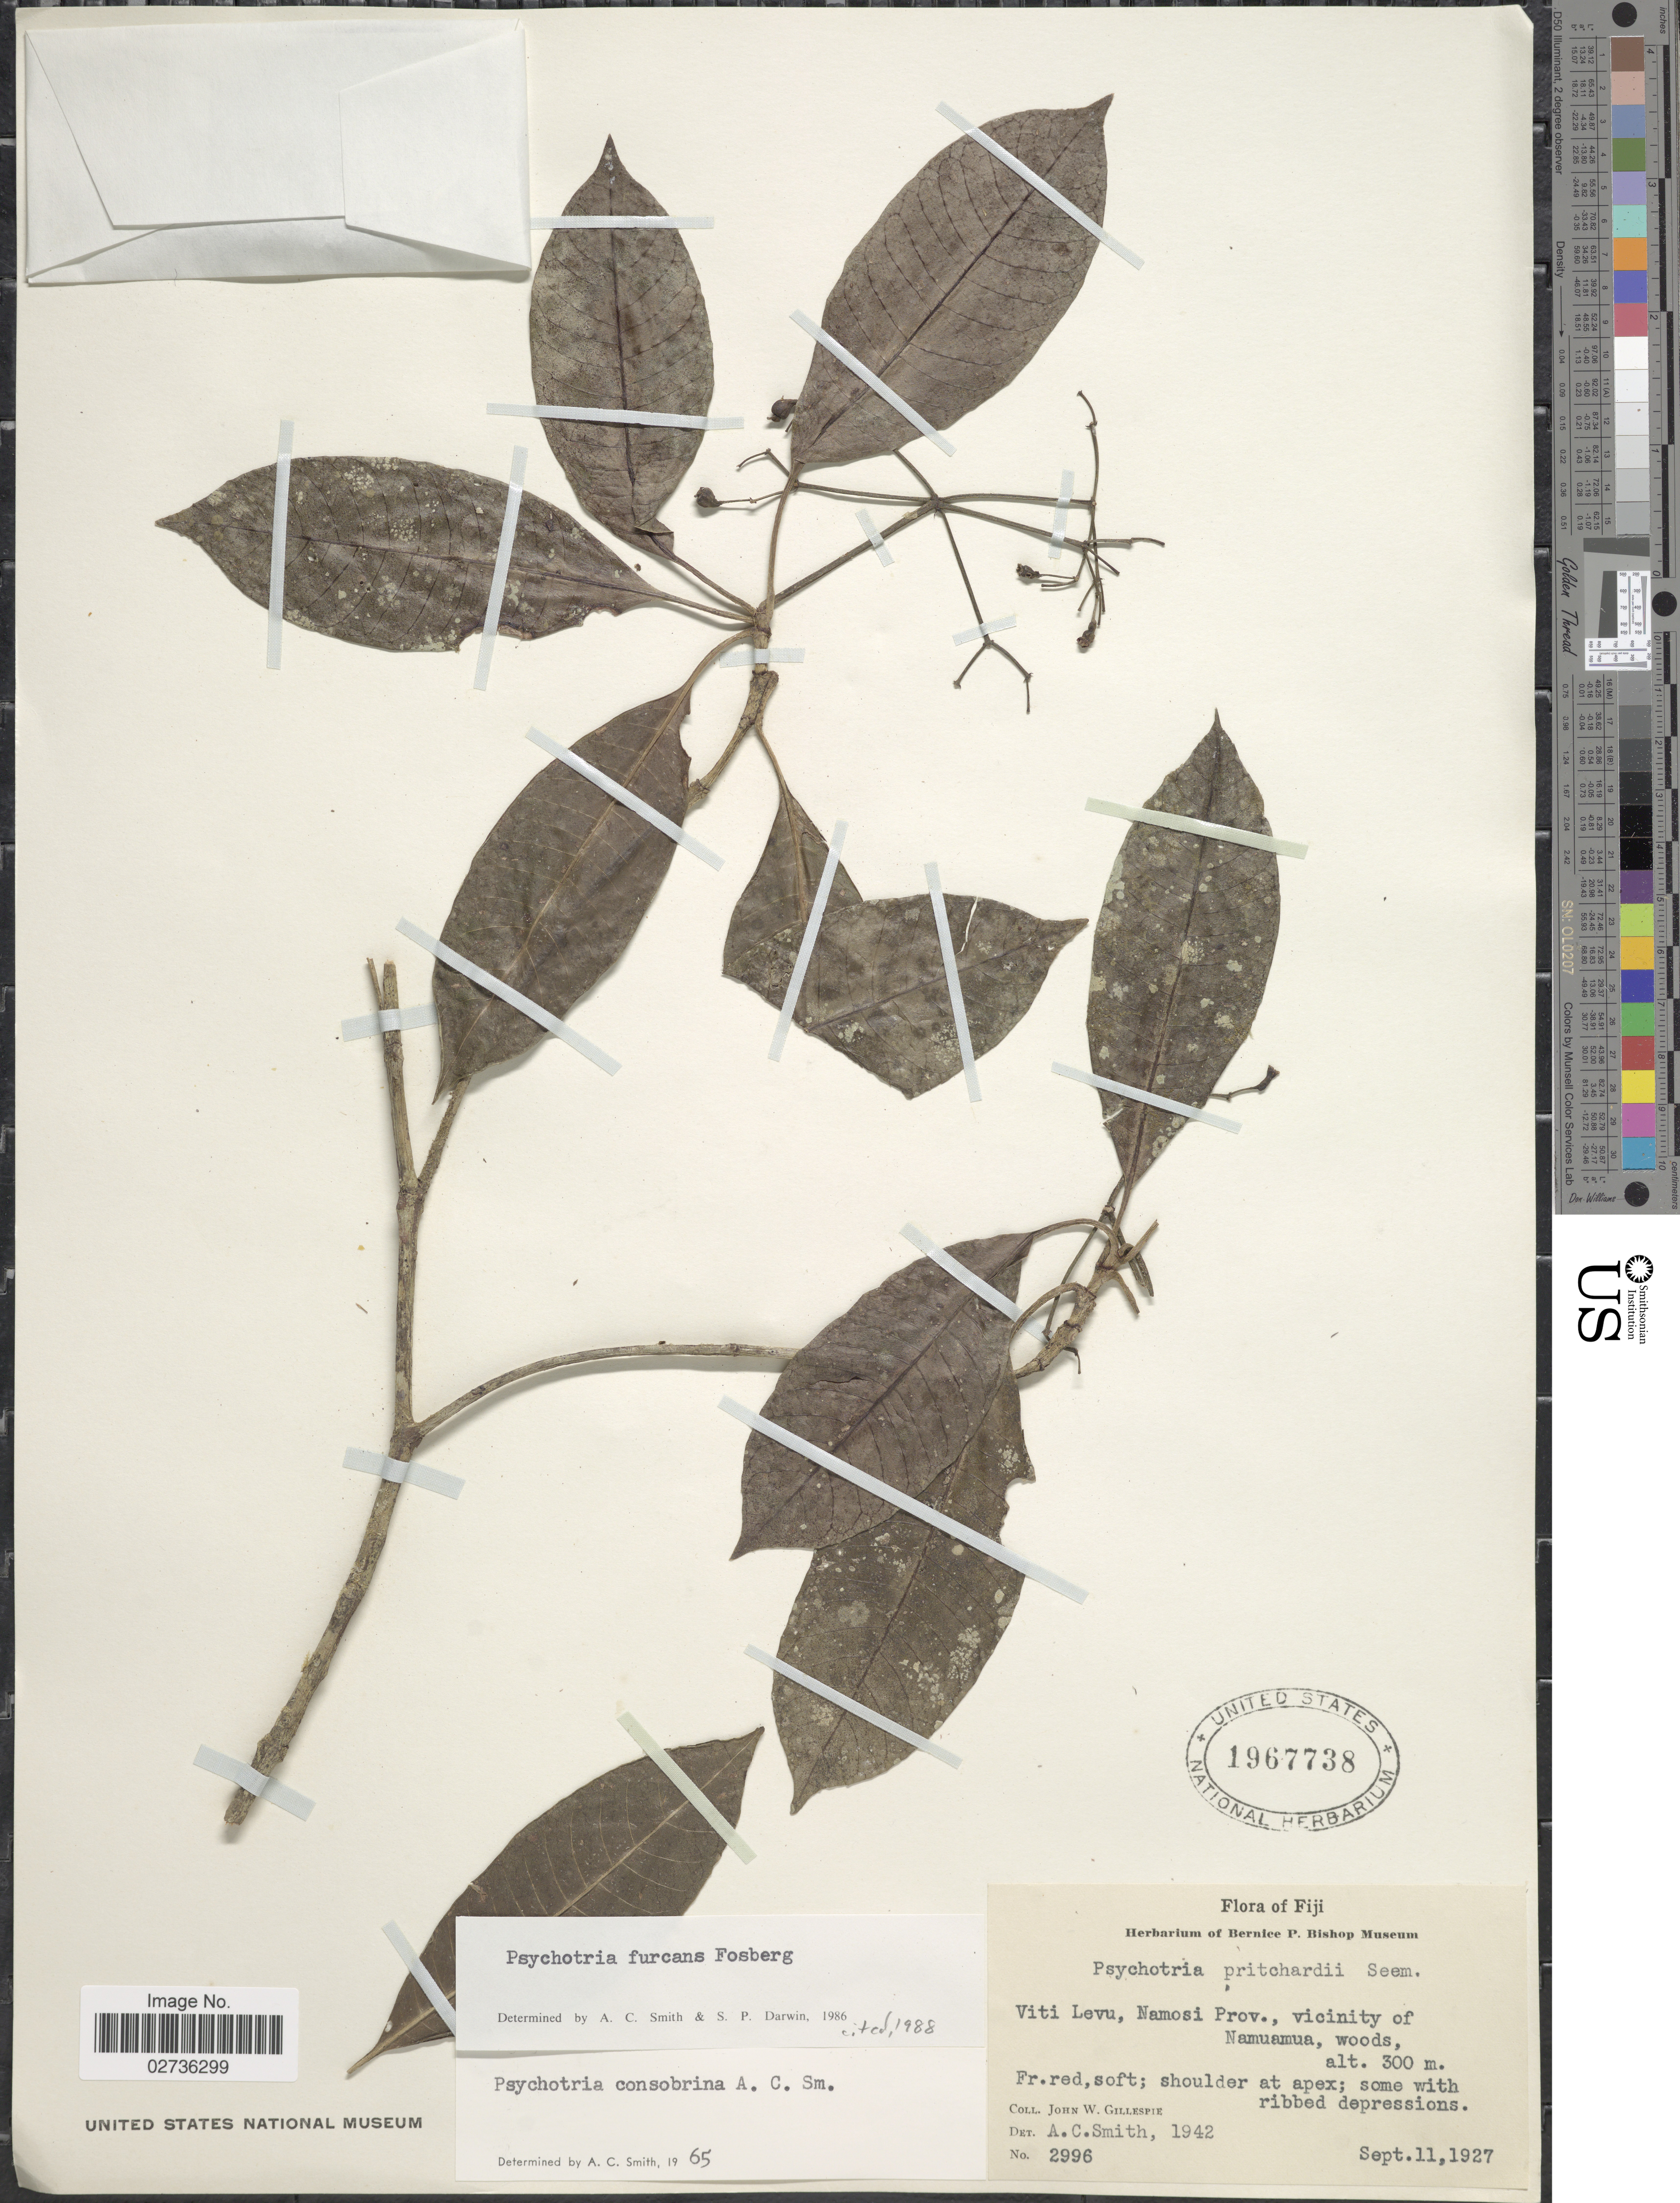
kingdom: Plantae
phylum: Tracheophyta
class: Magnoliopsida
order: Gentianales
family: Rubiaceae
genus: Psychotria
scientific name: Psychotria furcans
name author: Fosberg in A.C. Sm.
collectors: J. W. Gillespie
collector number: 2996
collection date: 1927-09-11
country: Fiji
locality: Viti Levu, Namosi Prov., vicinity of Namuamua, woods.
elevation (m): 300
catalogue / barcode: US 1967738